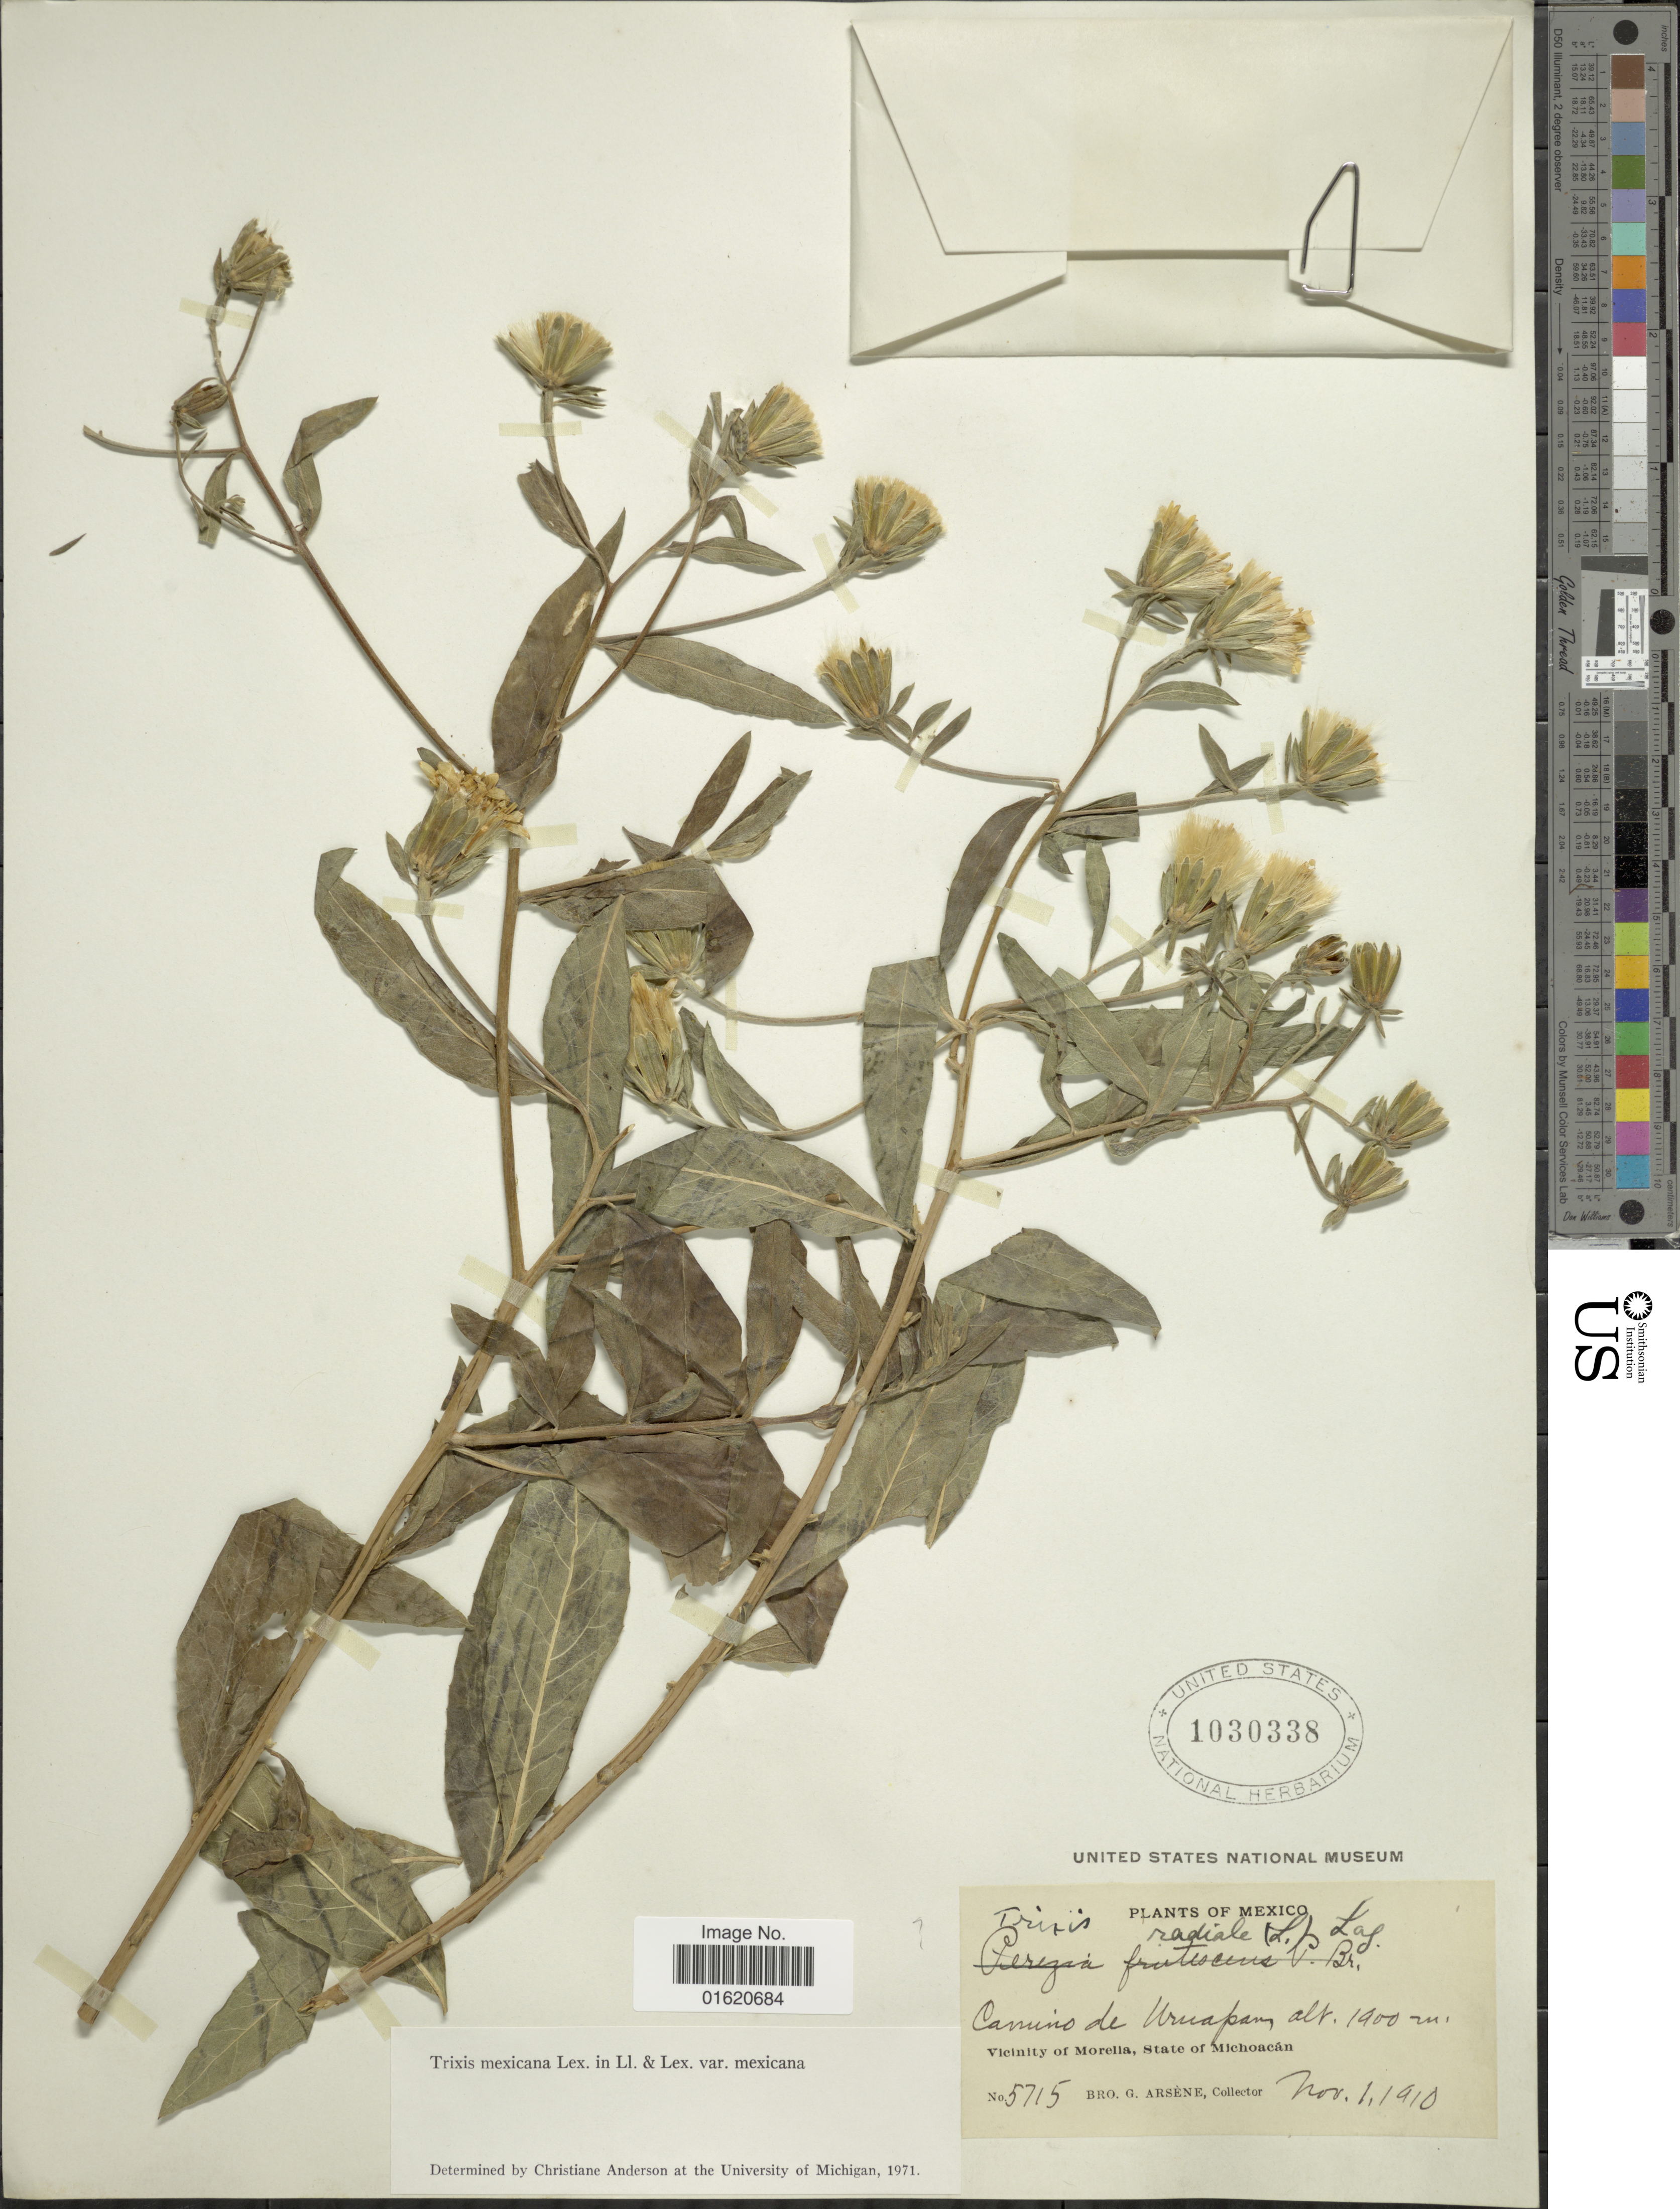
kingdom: Plantae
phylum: Tracheophyta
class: Magnoliopsida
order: Asterales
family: Asteraceae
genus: Trixis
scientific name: Trixis mexicana var. mexicana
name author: Lex.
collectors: Bro. G. Arsène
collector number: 5715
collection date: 1910-11-01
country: Mexico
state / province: Michoacán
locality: Camino de Uruapan, Vicinity of Morelia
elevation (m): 1900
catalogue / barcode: US 1030338